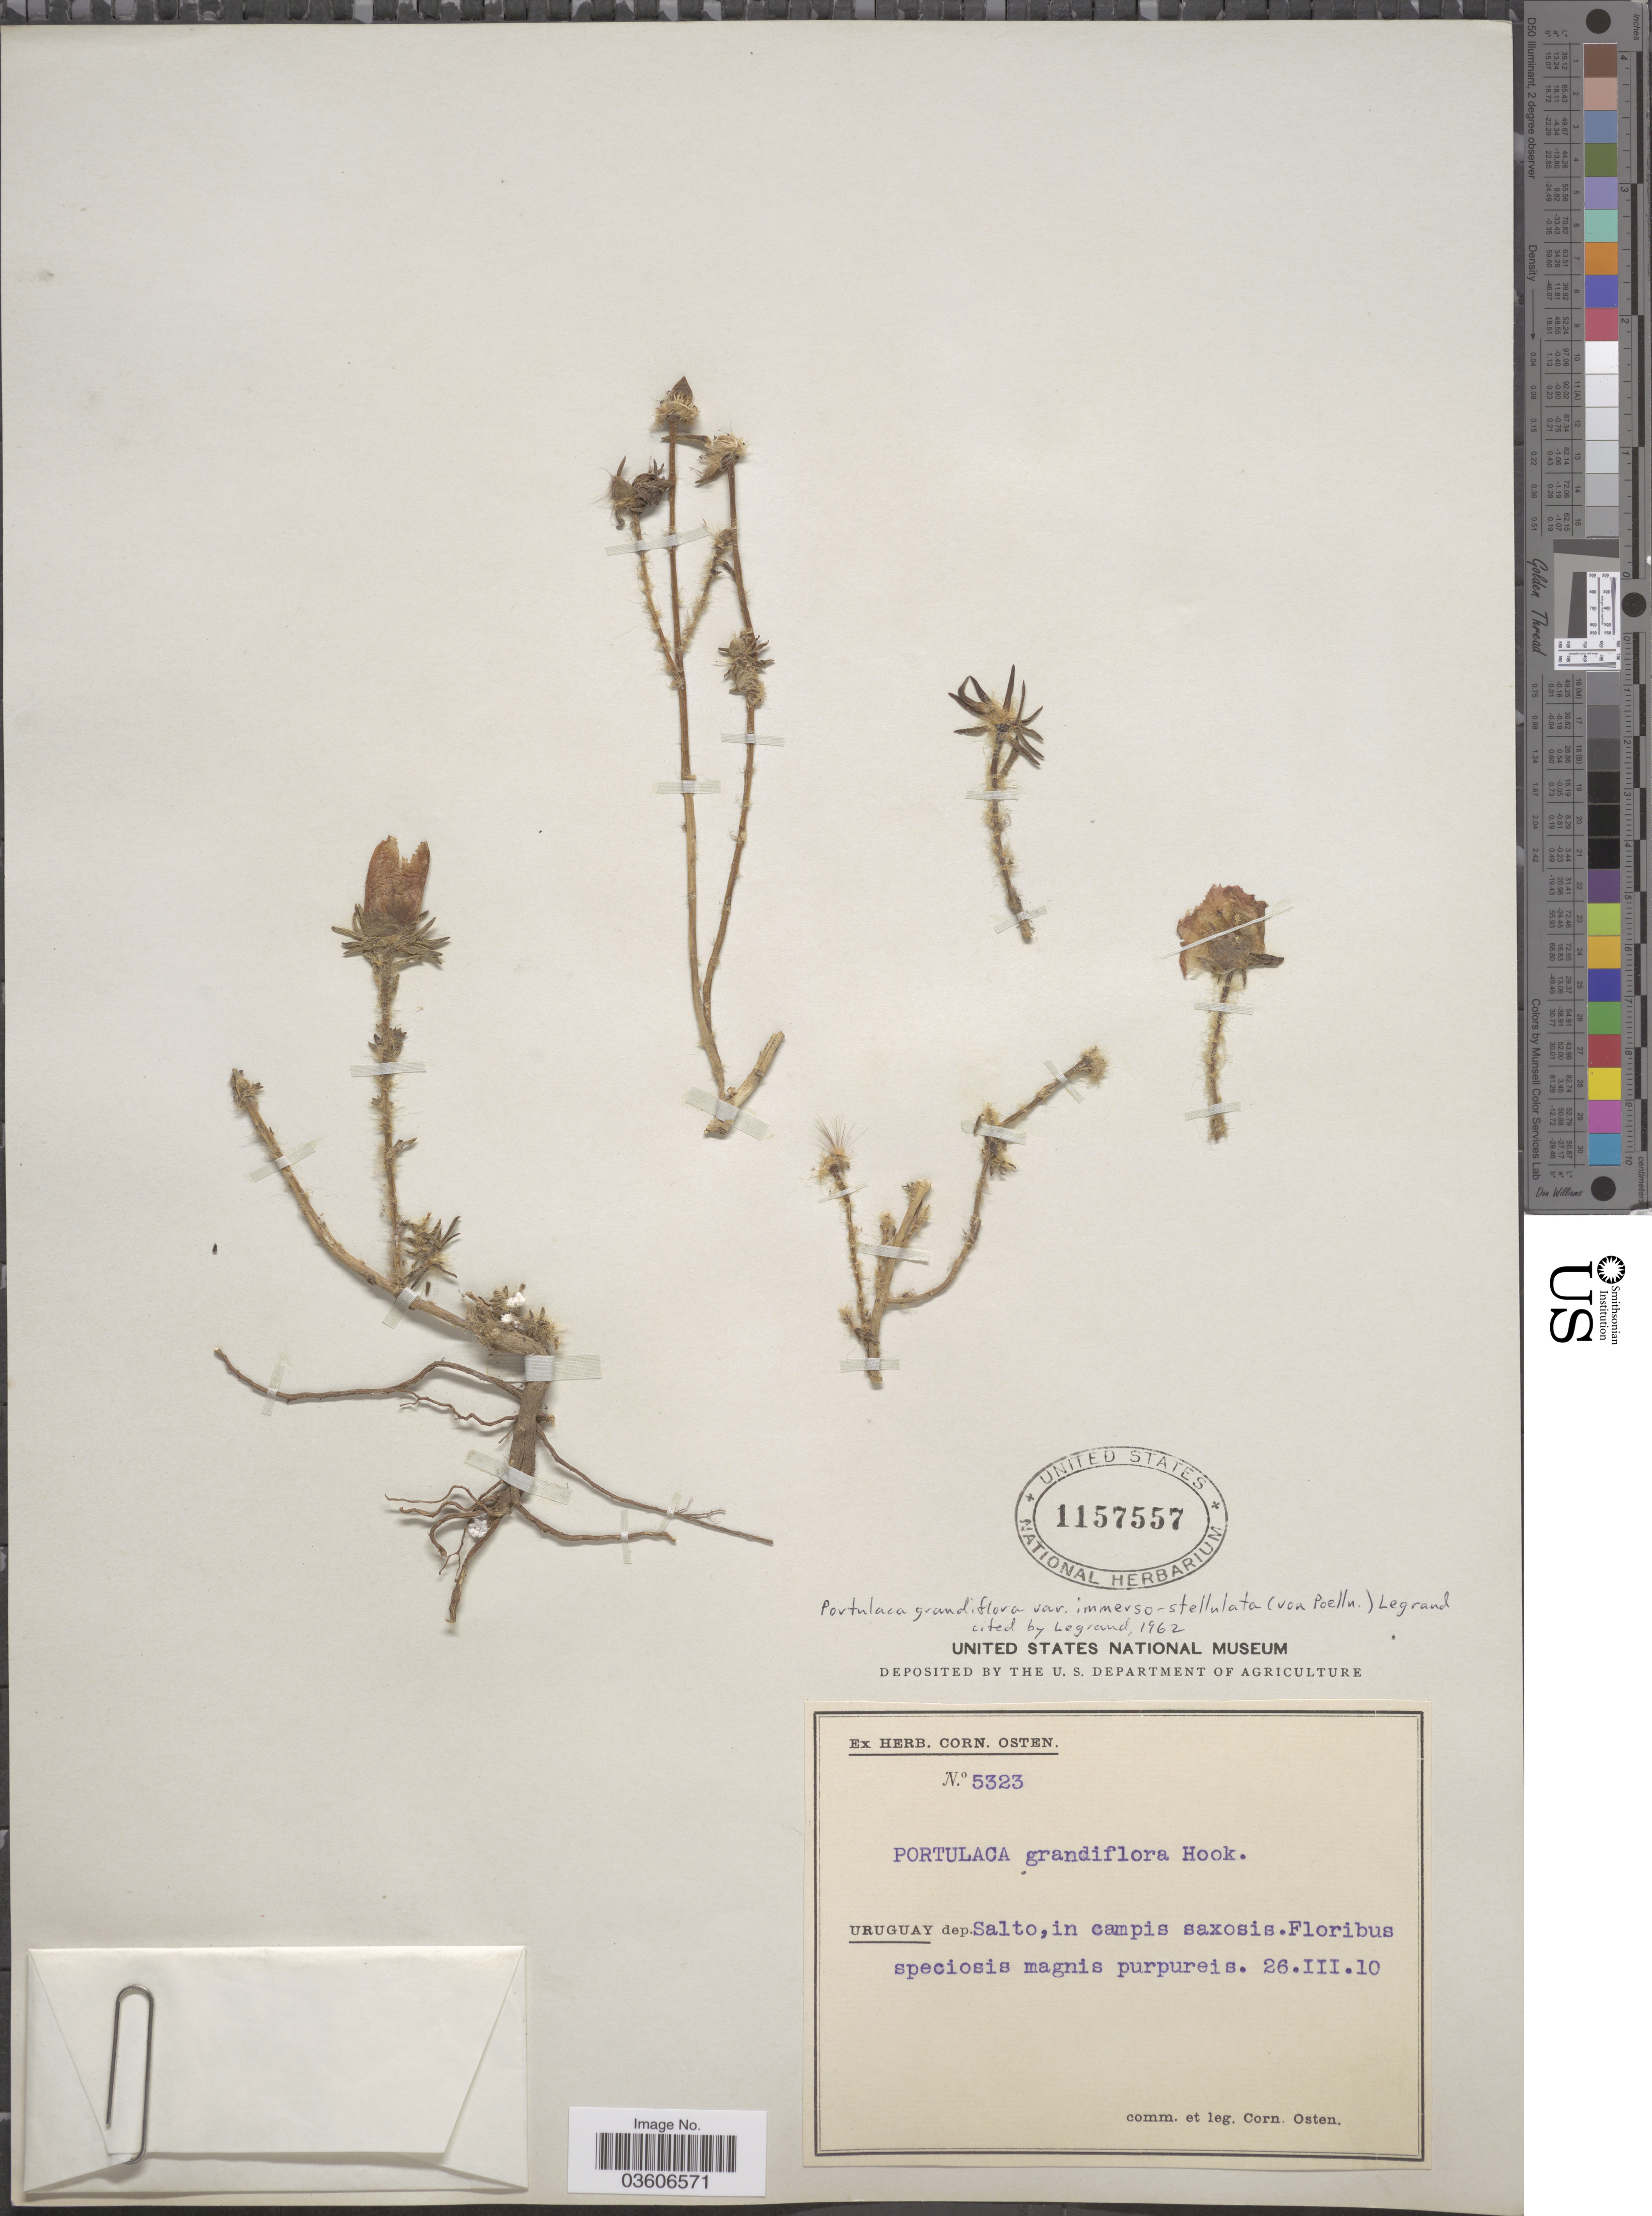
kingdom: Plantae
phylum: Tracheophyta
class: Magnoliopsida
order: Caryophyllales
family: Portulacaceae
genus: Portulaca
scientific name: Portulaca grandiflora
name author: Hook.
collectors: C. Osten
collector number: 5323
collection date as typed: Transcribed d/m/y: 26/3/10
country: Uruguay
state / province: Salto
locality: Dep. Salto.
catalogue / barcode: US 1157557